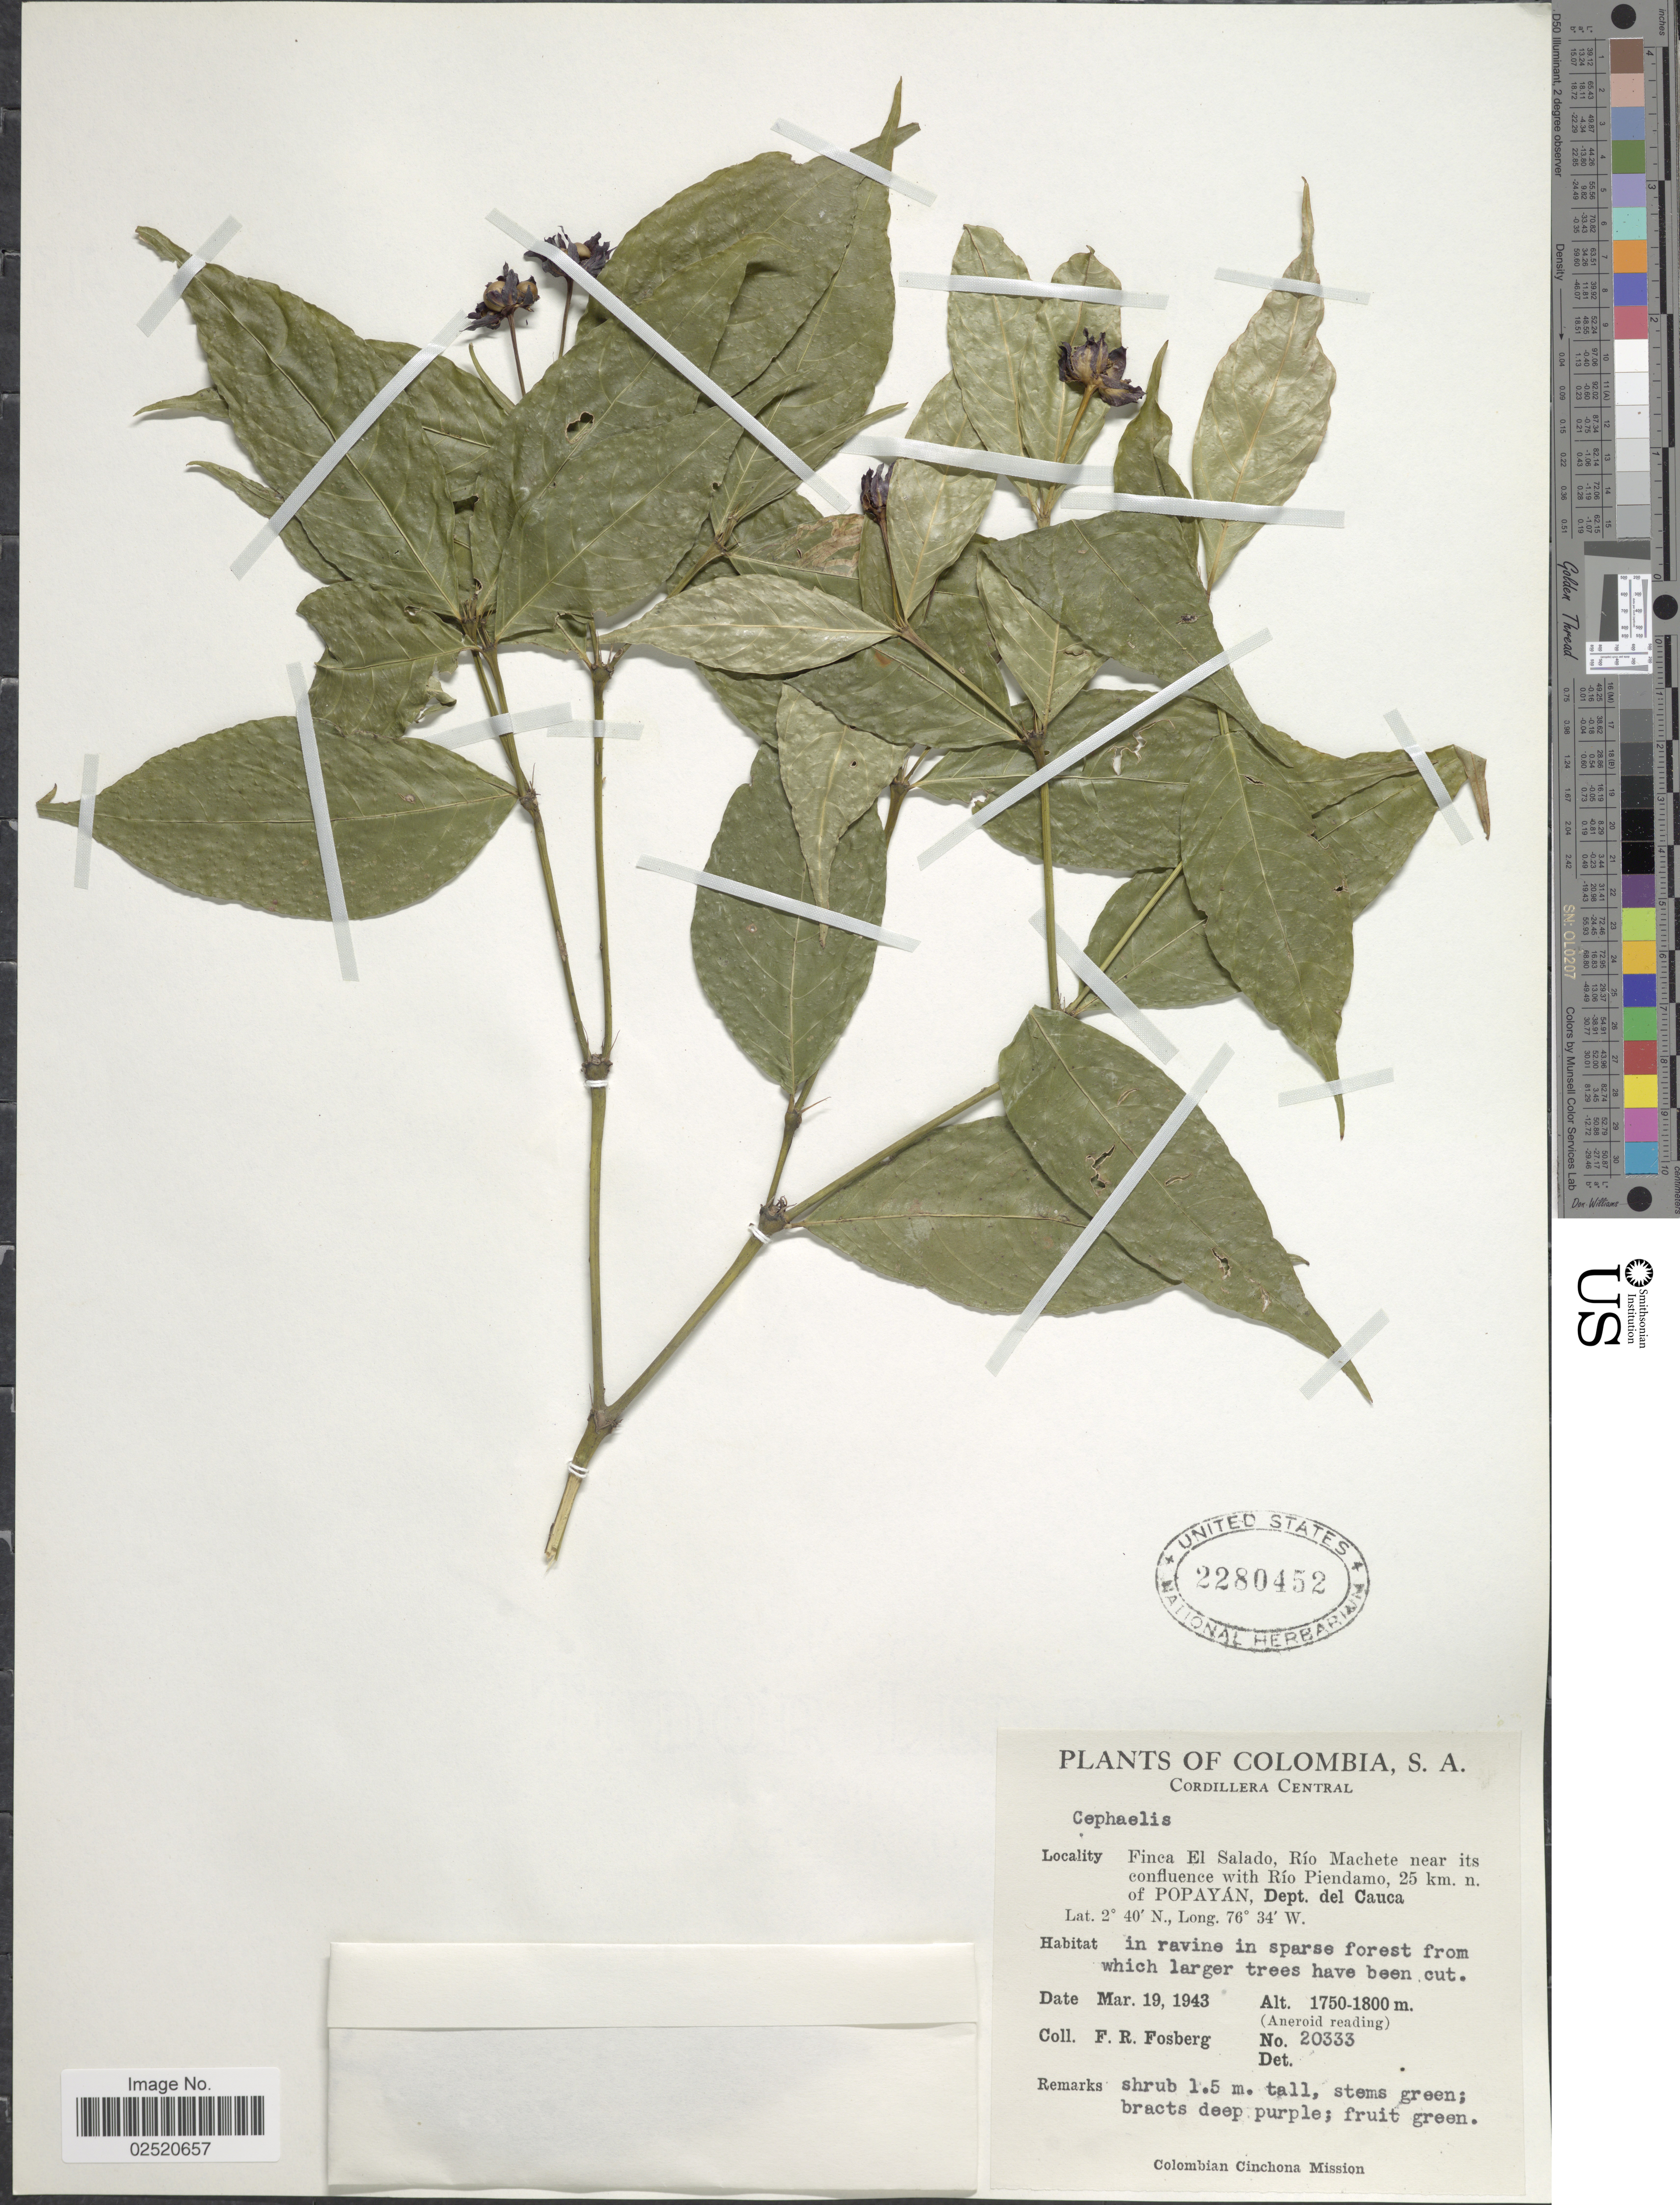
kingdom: Plantae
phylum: Tracheophyta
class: Magnoliopsida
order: Gentianales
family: Rubiaceae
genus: Psychotria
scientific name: Psychotria sp.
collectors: F. R. Fosberg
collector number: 20333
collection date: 1943-03-19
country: Colombia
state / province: Cauca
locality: Cordillera Central. Finca El Salado, Río Machete near its confluence with Río Piendamo, 25 km. n. of Popayán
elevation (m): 1750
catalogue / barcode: US 2280452